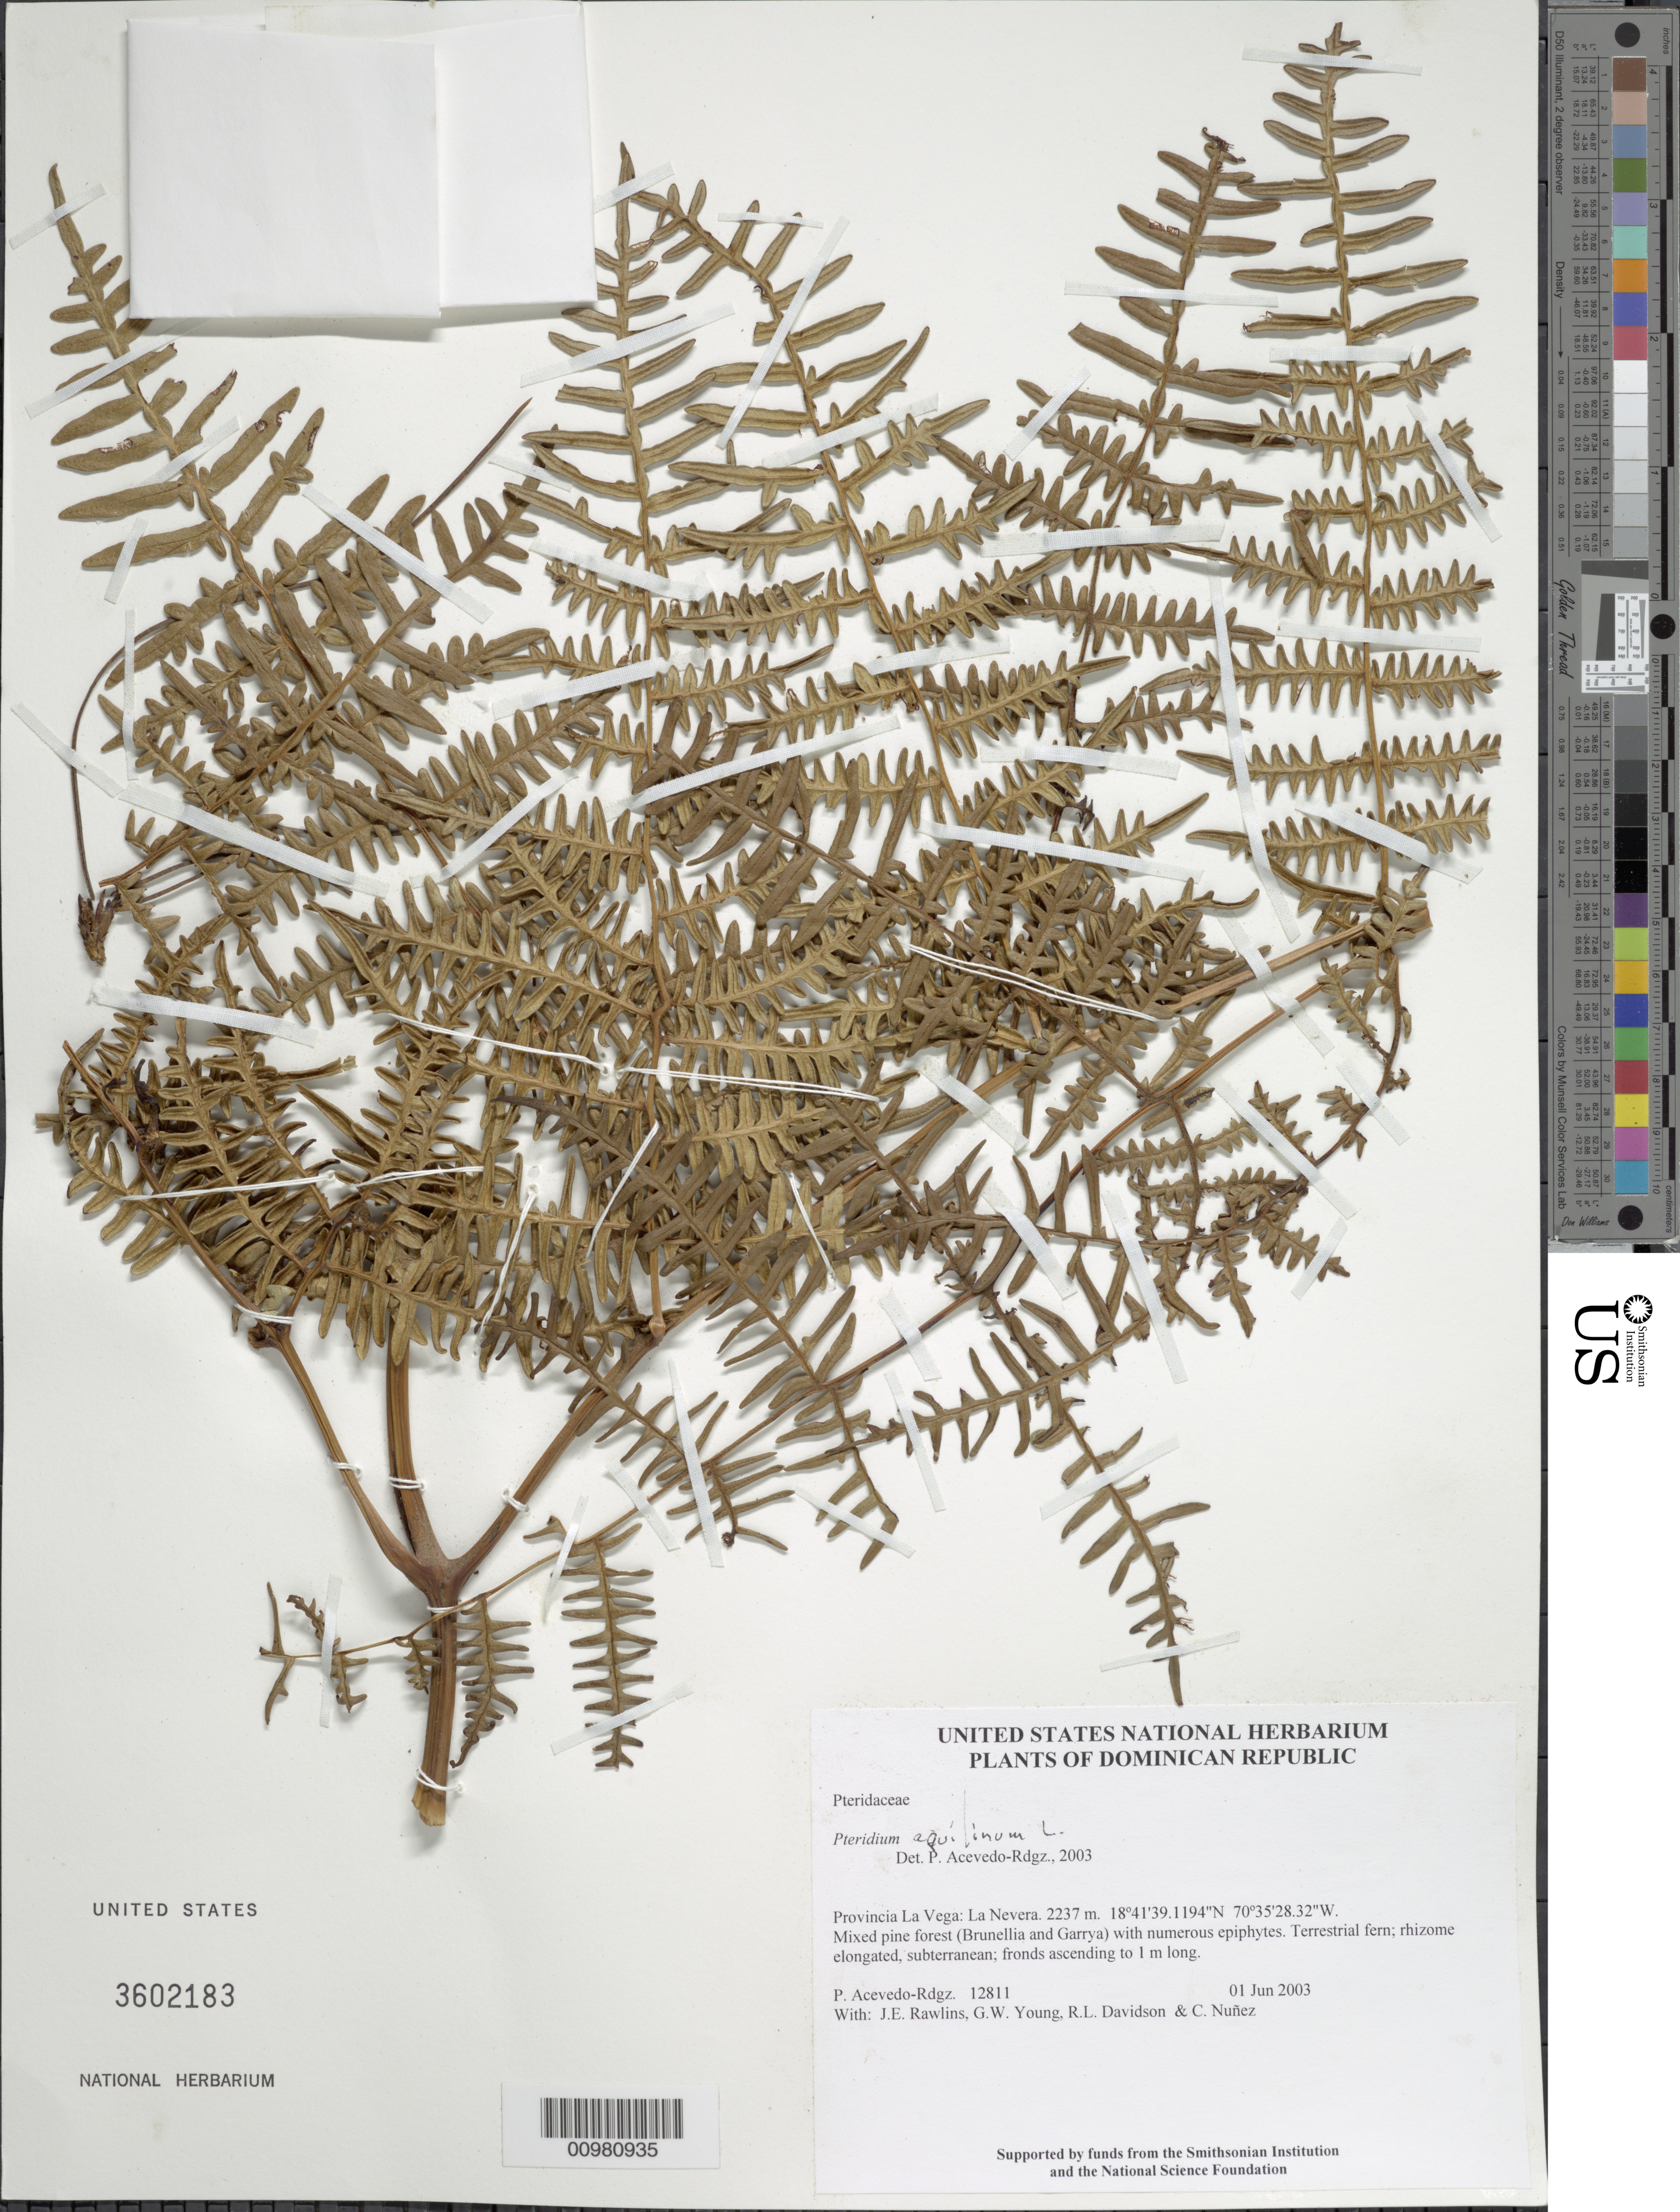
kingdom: Plantae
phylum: Tracheophyta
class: Polypodiopsida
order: Polypodiales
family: Dennstaedtiaceae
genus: Pteridium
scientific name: Pteridium caudatum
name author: (L.) Maxon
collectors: P. Acevedo-Rodr., J. Rawlins, G. Young, R. Davidson & C. Nunez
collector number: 12811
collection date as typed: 01 Jun 2003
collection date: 2003-06-01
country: Dominican Republic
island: Hispaniola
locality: Provincia La Vega: La Nevera.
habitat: Mixed pine forest (Brunellia and Garrya) with numerous epiphytes.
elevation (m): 2237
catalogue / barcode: US 3602183